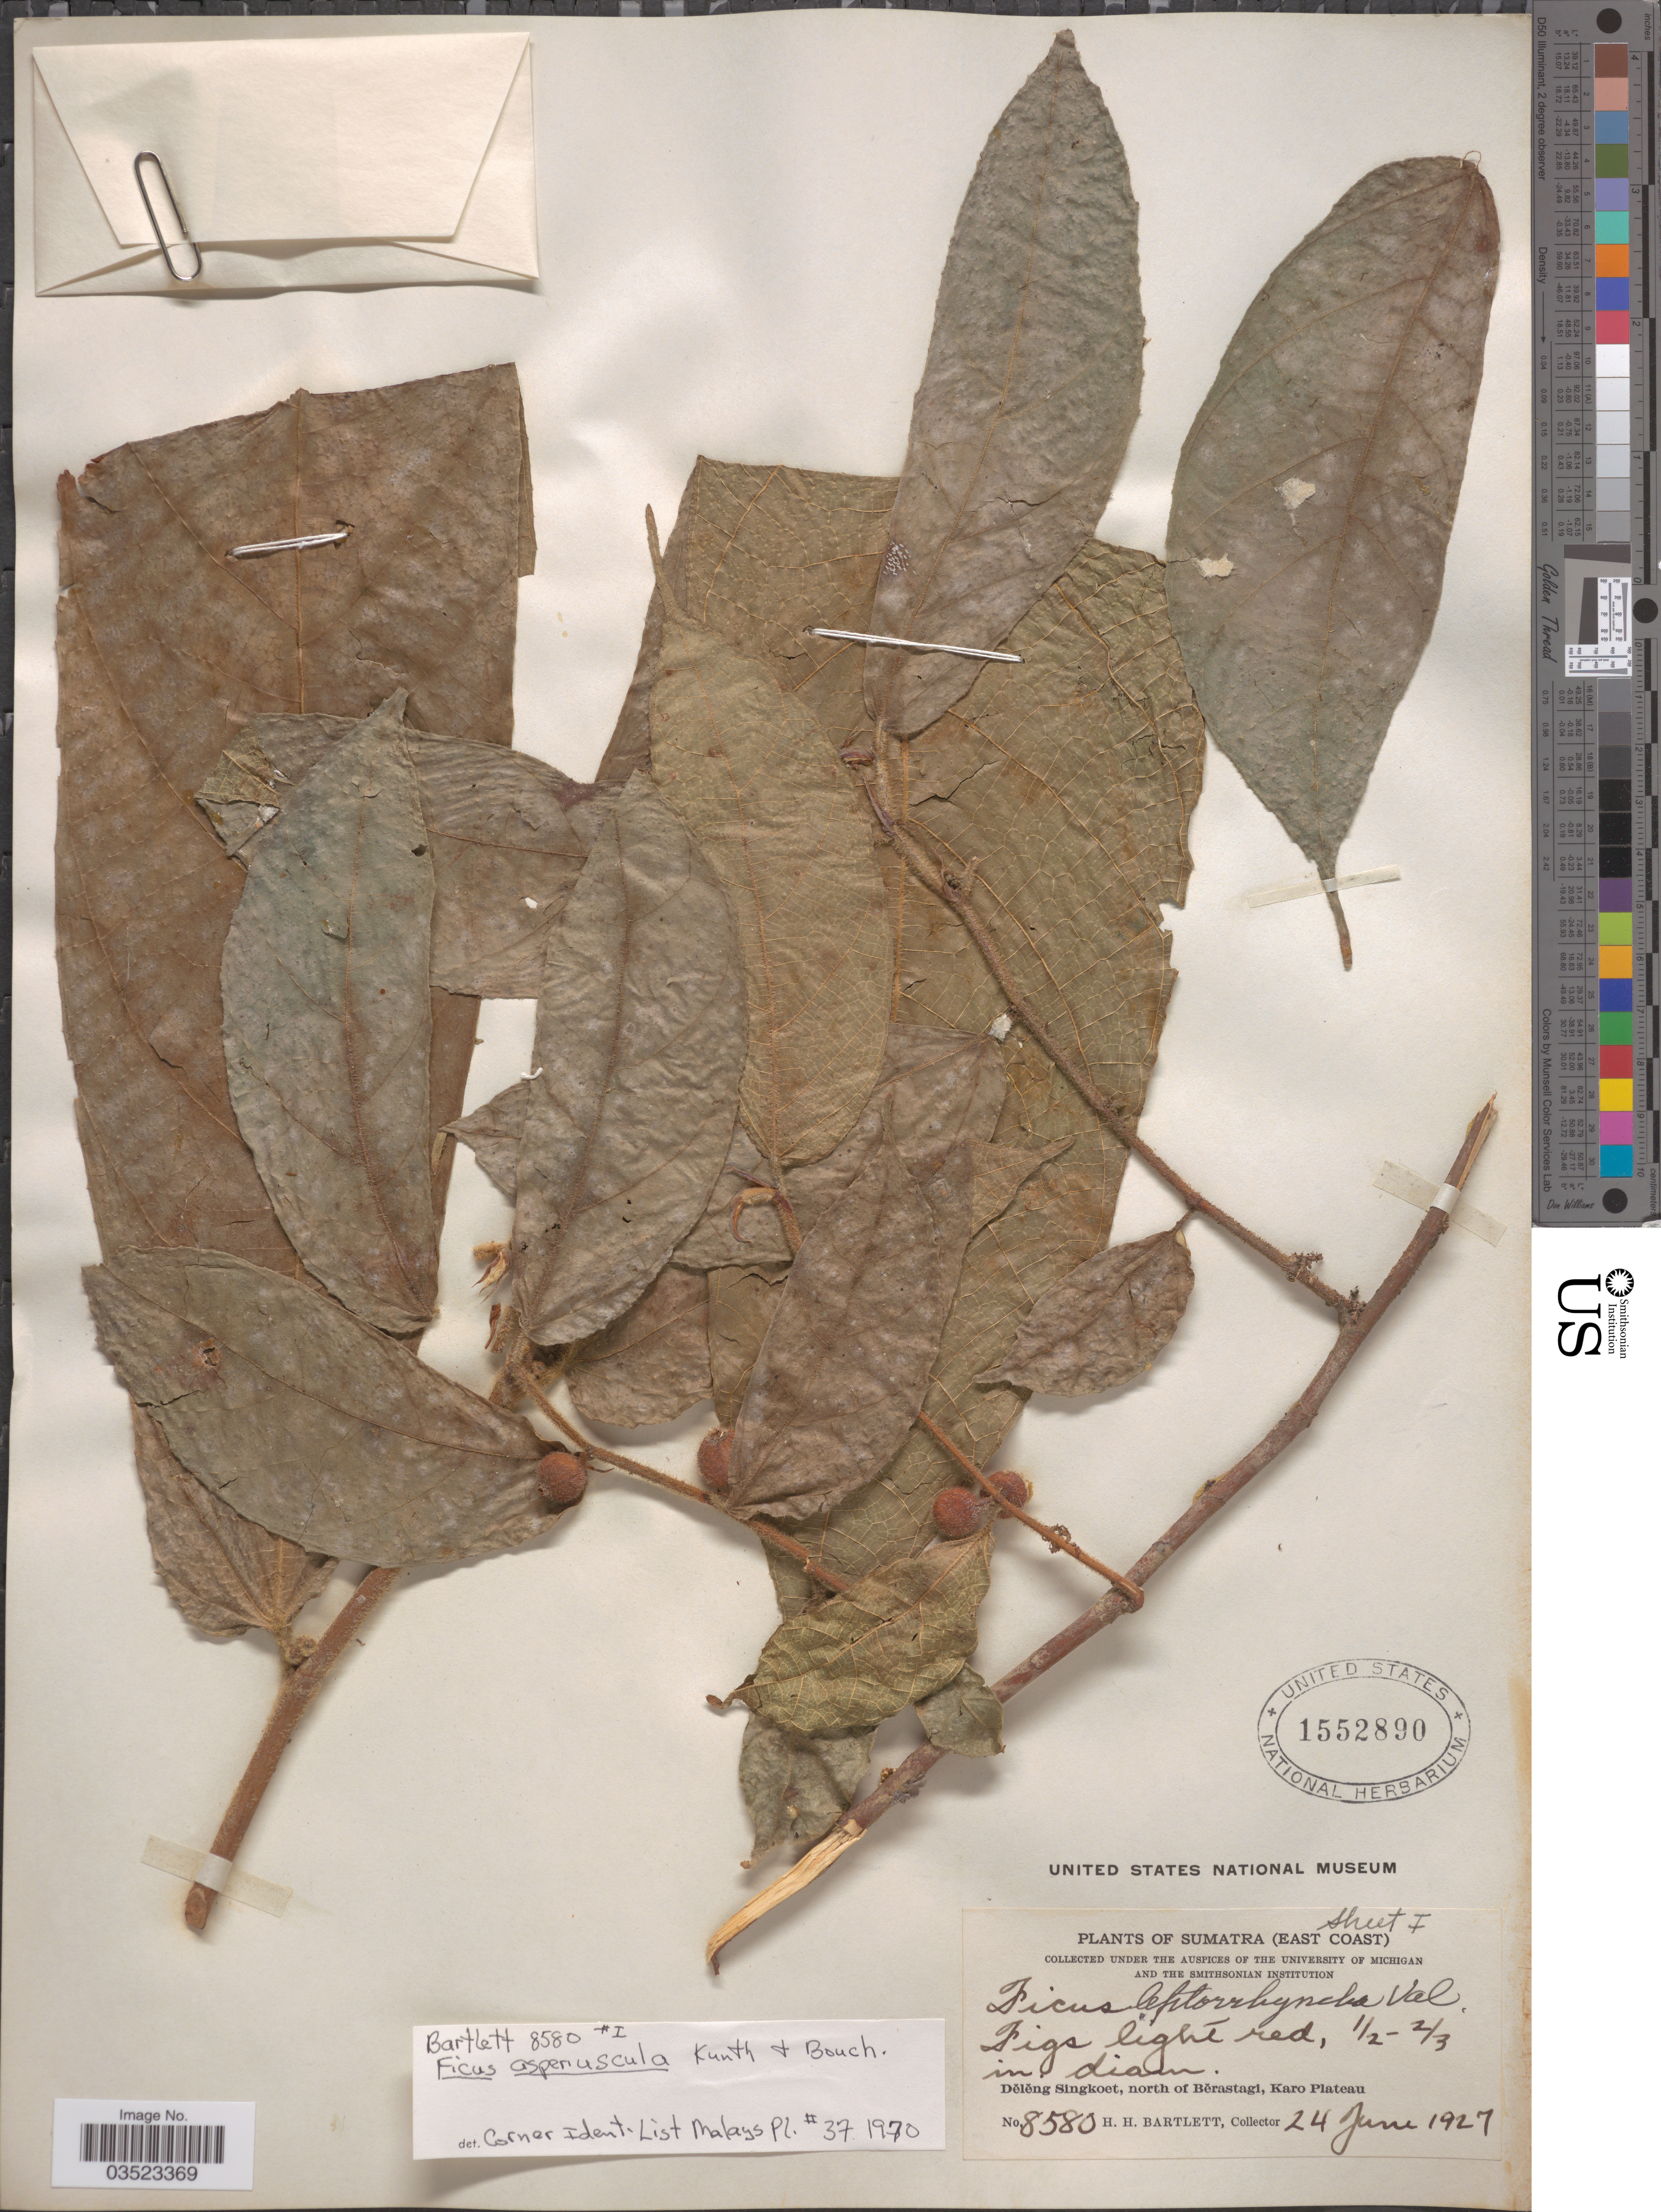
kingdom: Plantae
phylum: Tracheophyta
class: Magnoliopsida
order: Rosales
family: Moraceae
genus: Ficus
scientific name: Ficus asperiuscula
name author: Kunth & Bouch.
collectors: H. H. Bartlett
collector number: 8580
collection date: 1927-06-24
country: Indonesia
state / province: Sumatra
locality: Sumatra (East Coast). Dĕlĕng Singkoet, north of Bĕrastagi, Karo Plateau.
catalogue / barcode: US 1552890